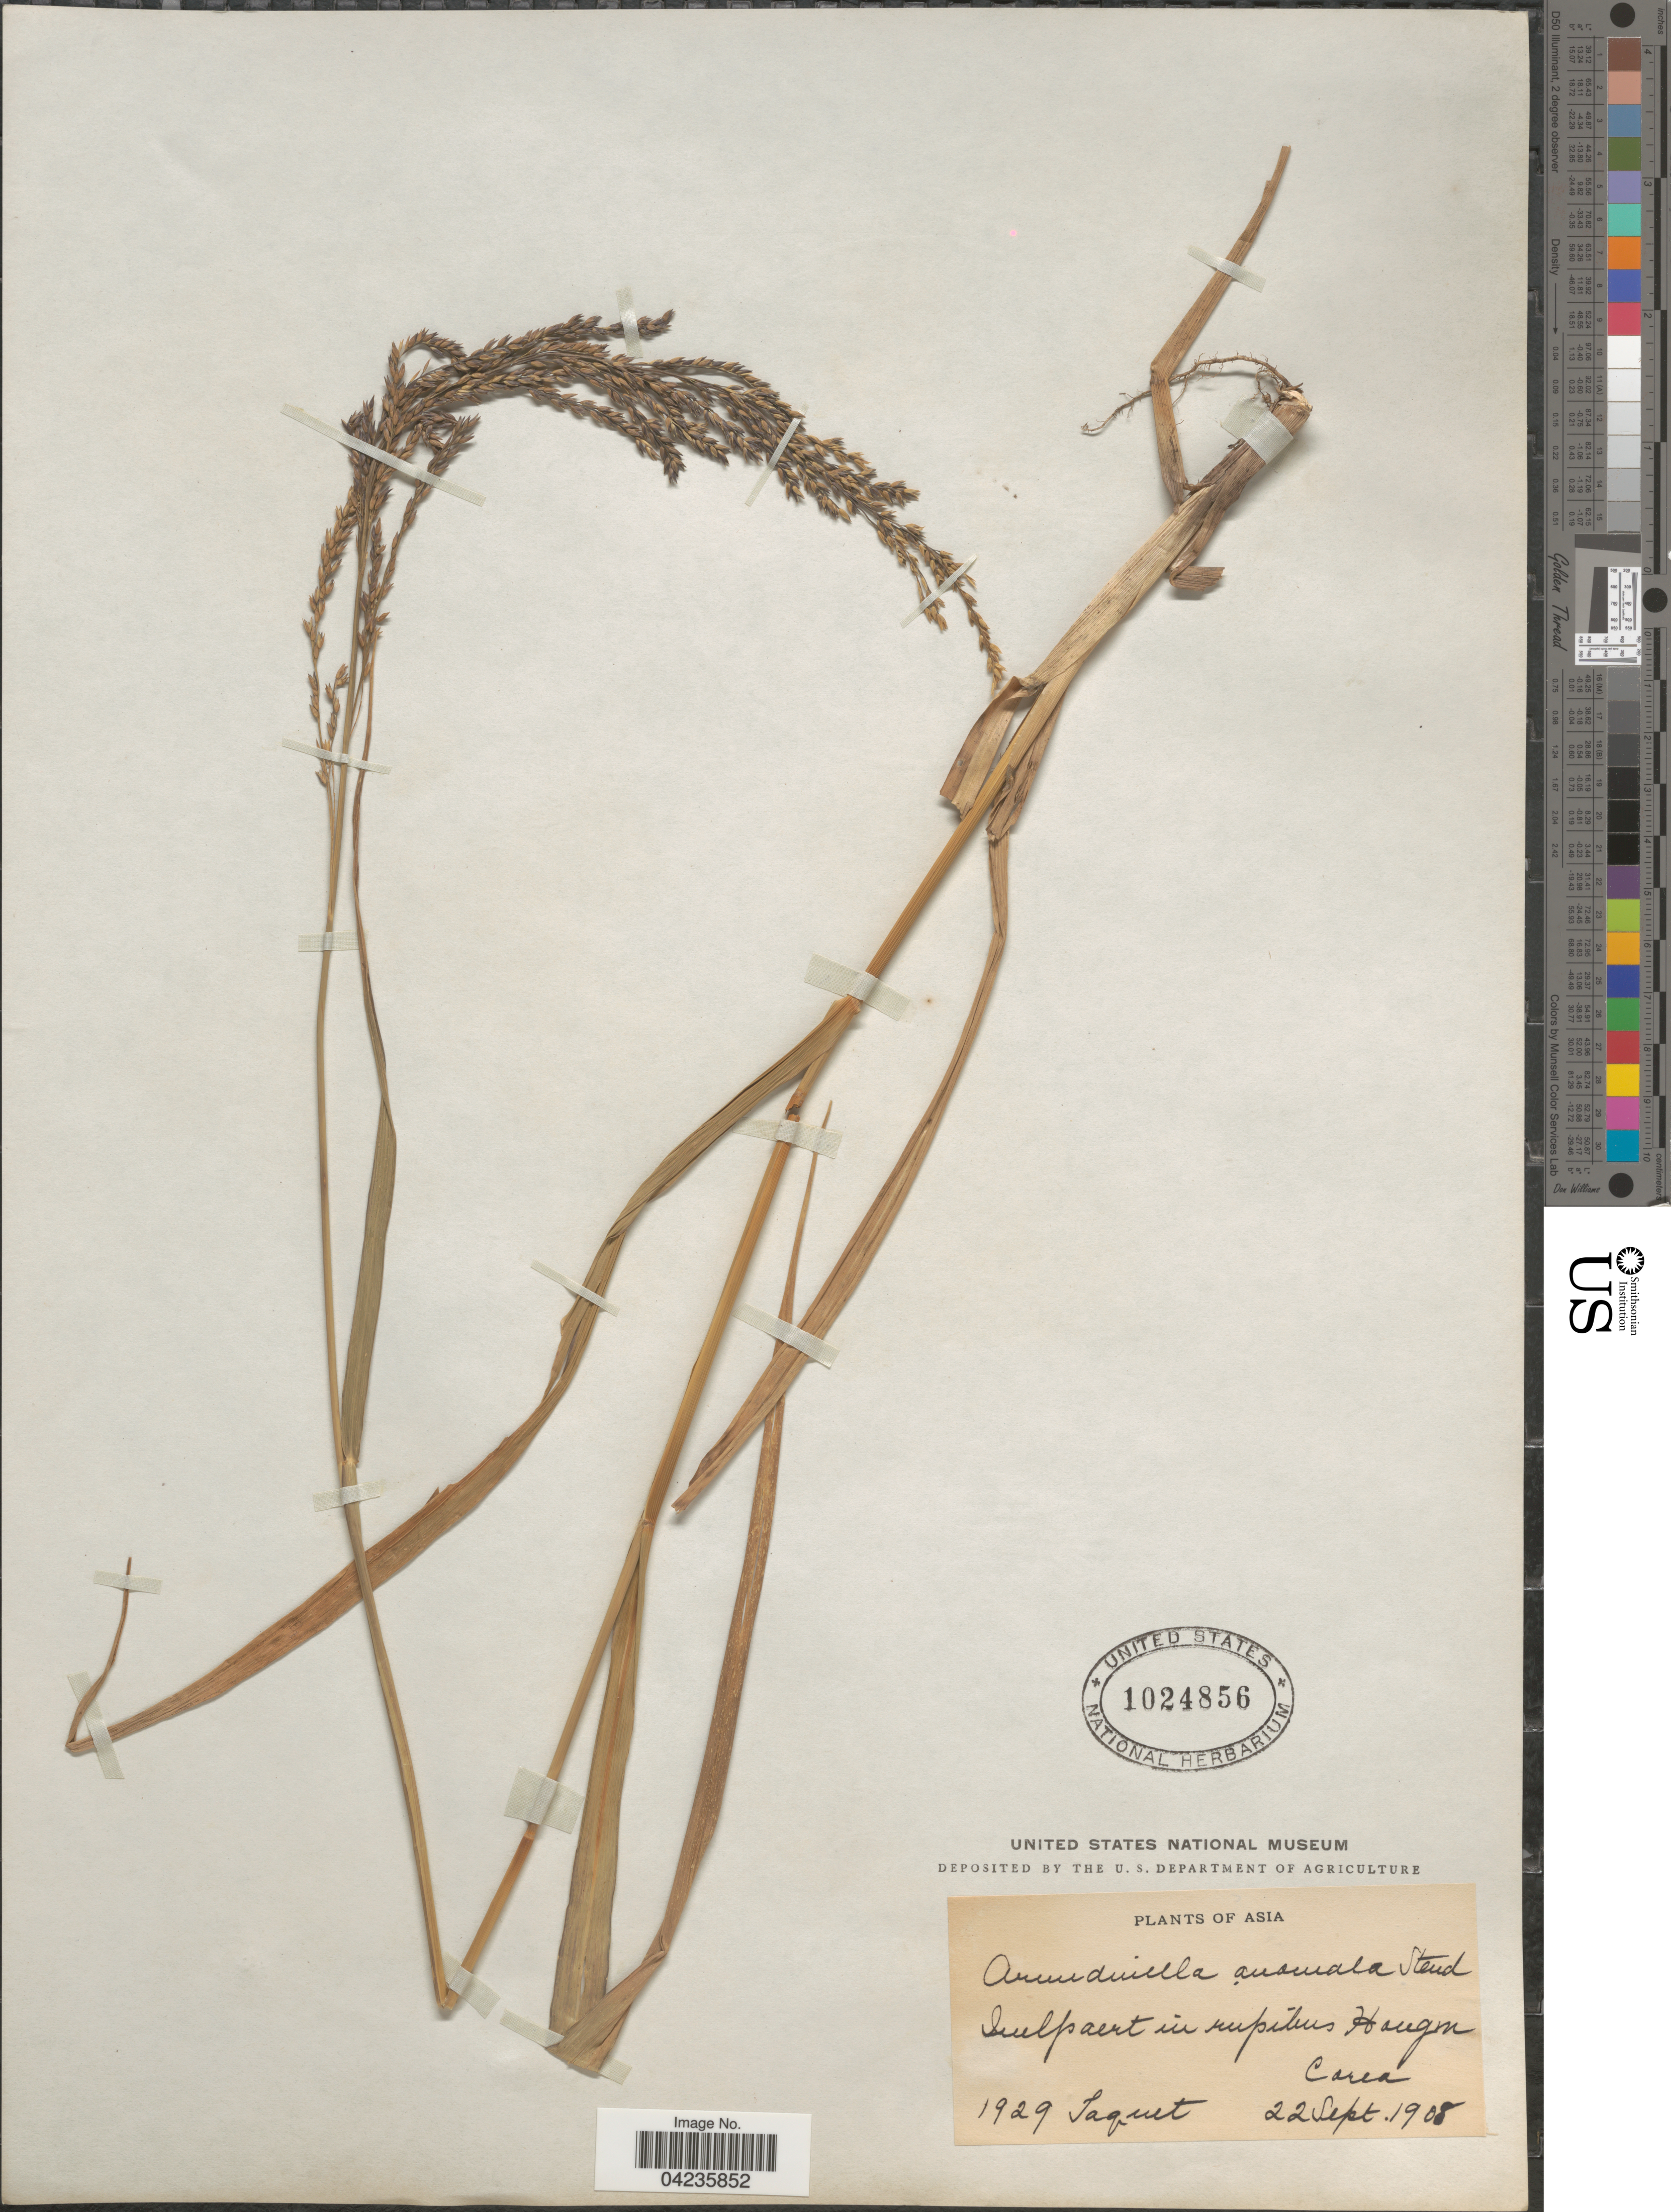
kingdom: Plantae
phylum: Tracheophyta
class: Liliopsida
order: Poales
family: Poaceae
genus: Arundinella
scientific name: Arundinella hirta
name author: (Thunb.) Tanaka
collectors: -. Jaquet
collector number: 1929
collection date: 1908-09-22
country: South Korea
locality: Quelpart in rupibus Hangon. Corea.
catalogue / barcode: US 1024856